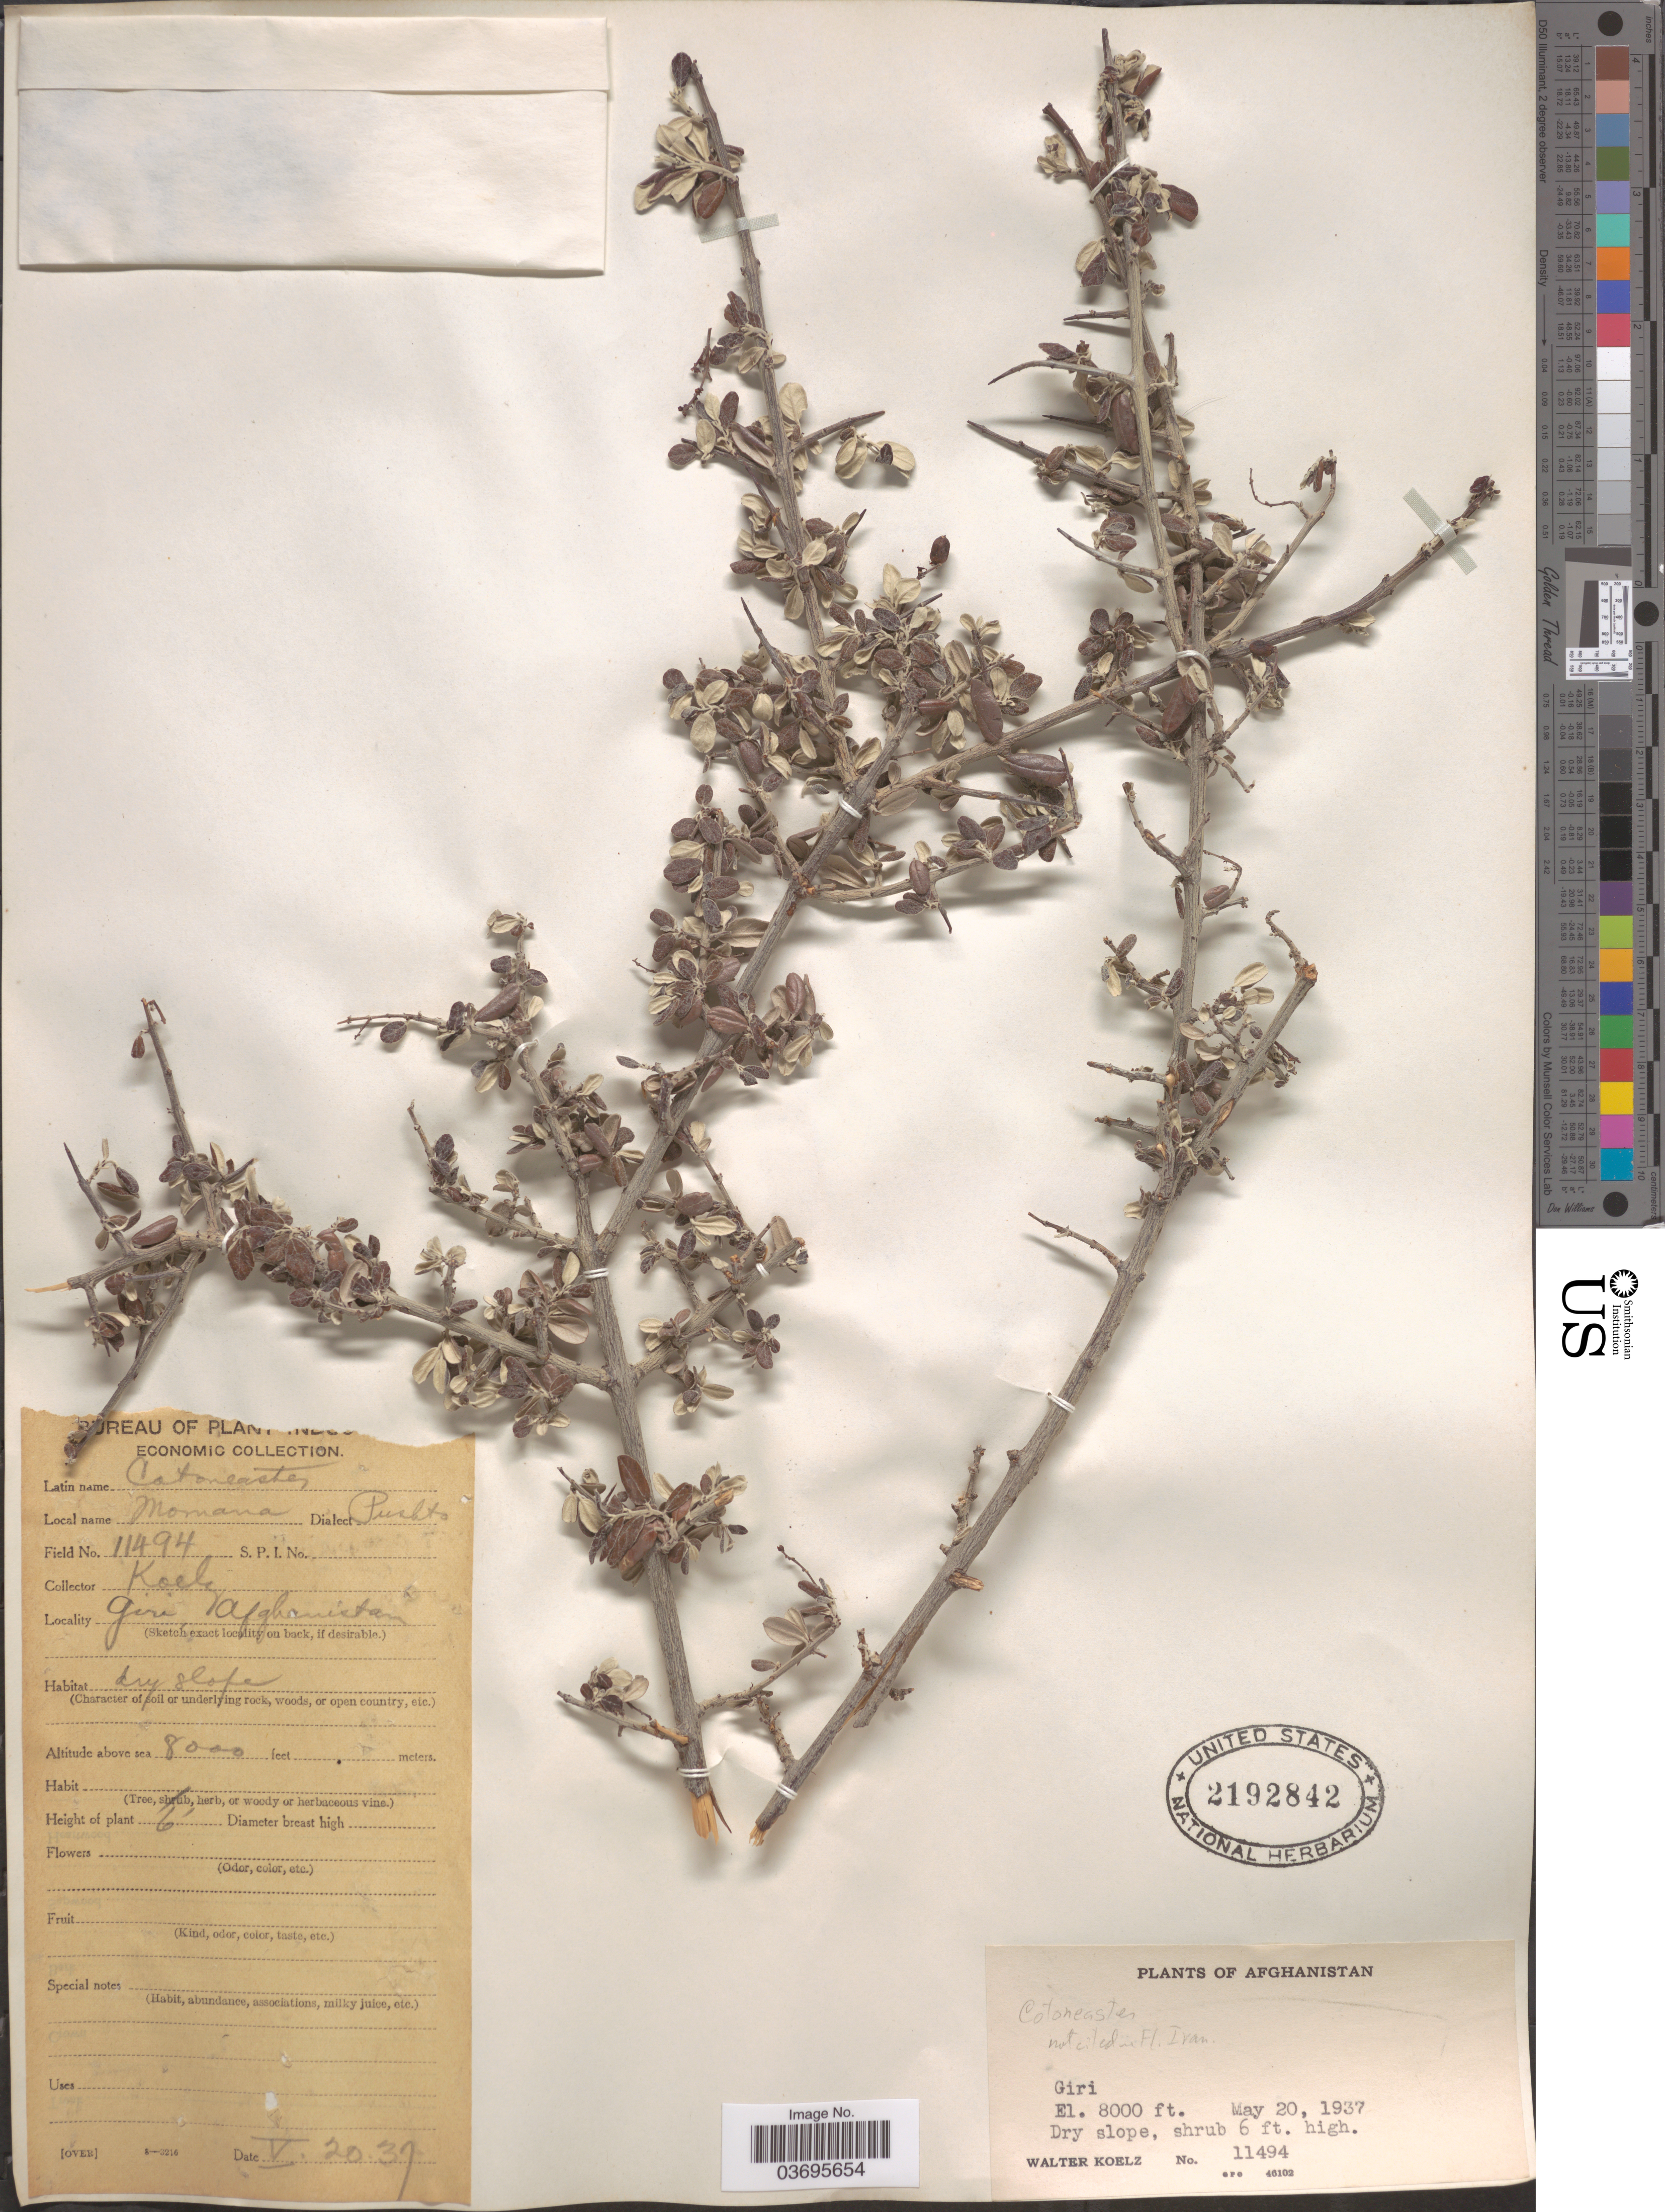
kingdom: Plantae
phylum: Tracheophyta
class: Magnoliopsida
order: Rosales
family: Rosaceae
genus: Cotoneaster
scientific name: Cotoneaster sp.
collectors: W. N. Koelz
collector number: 11494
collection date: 1937-05-20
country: Afghanistan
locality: Giri.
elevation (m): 2438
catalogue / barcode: US 2192842